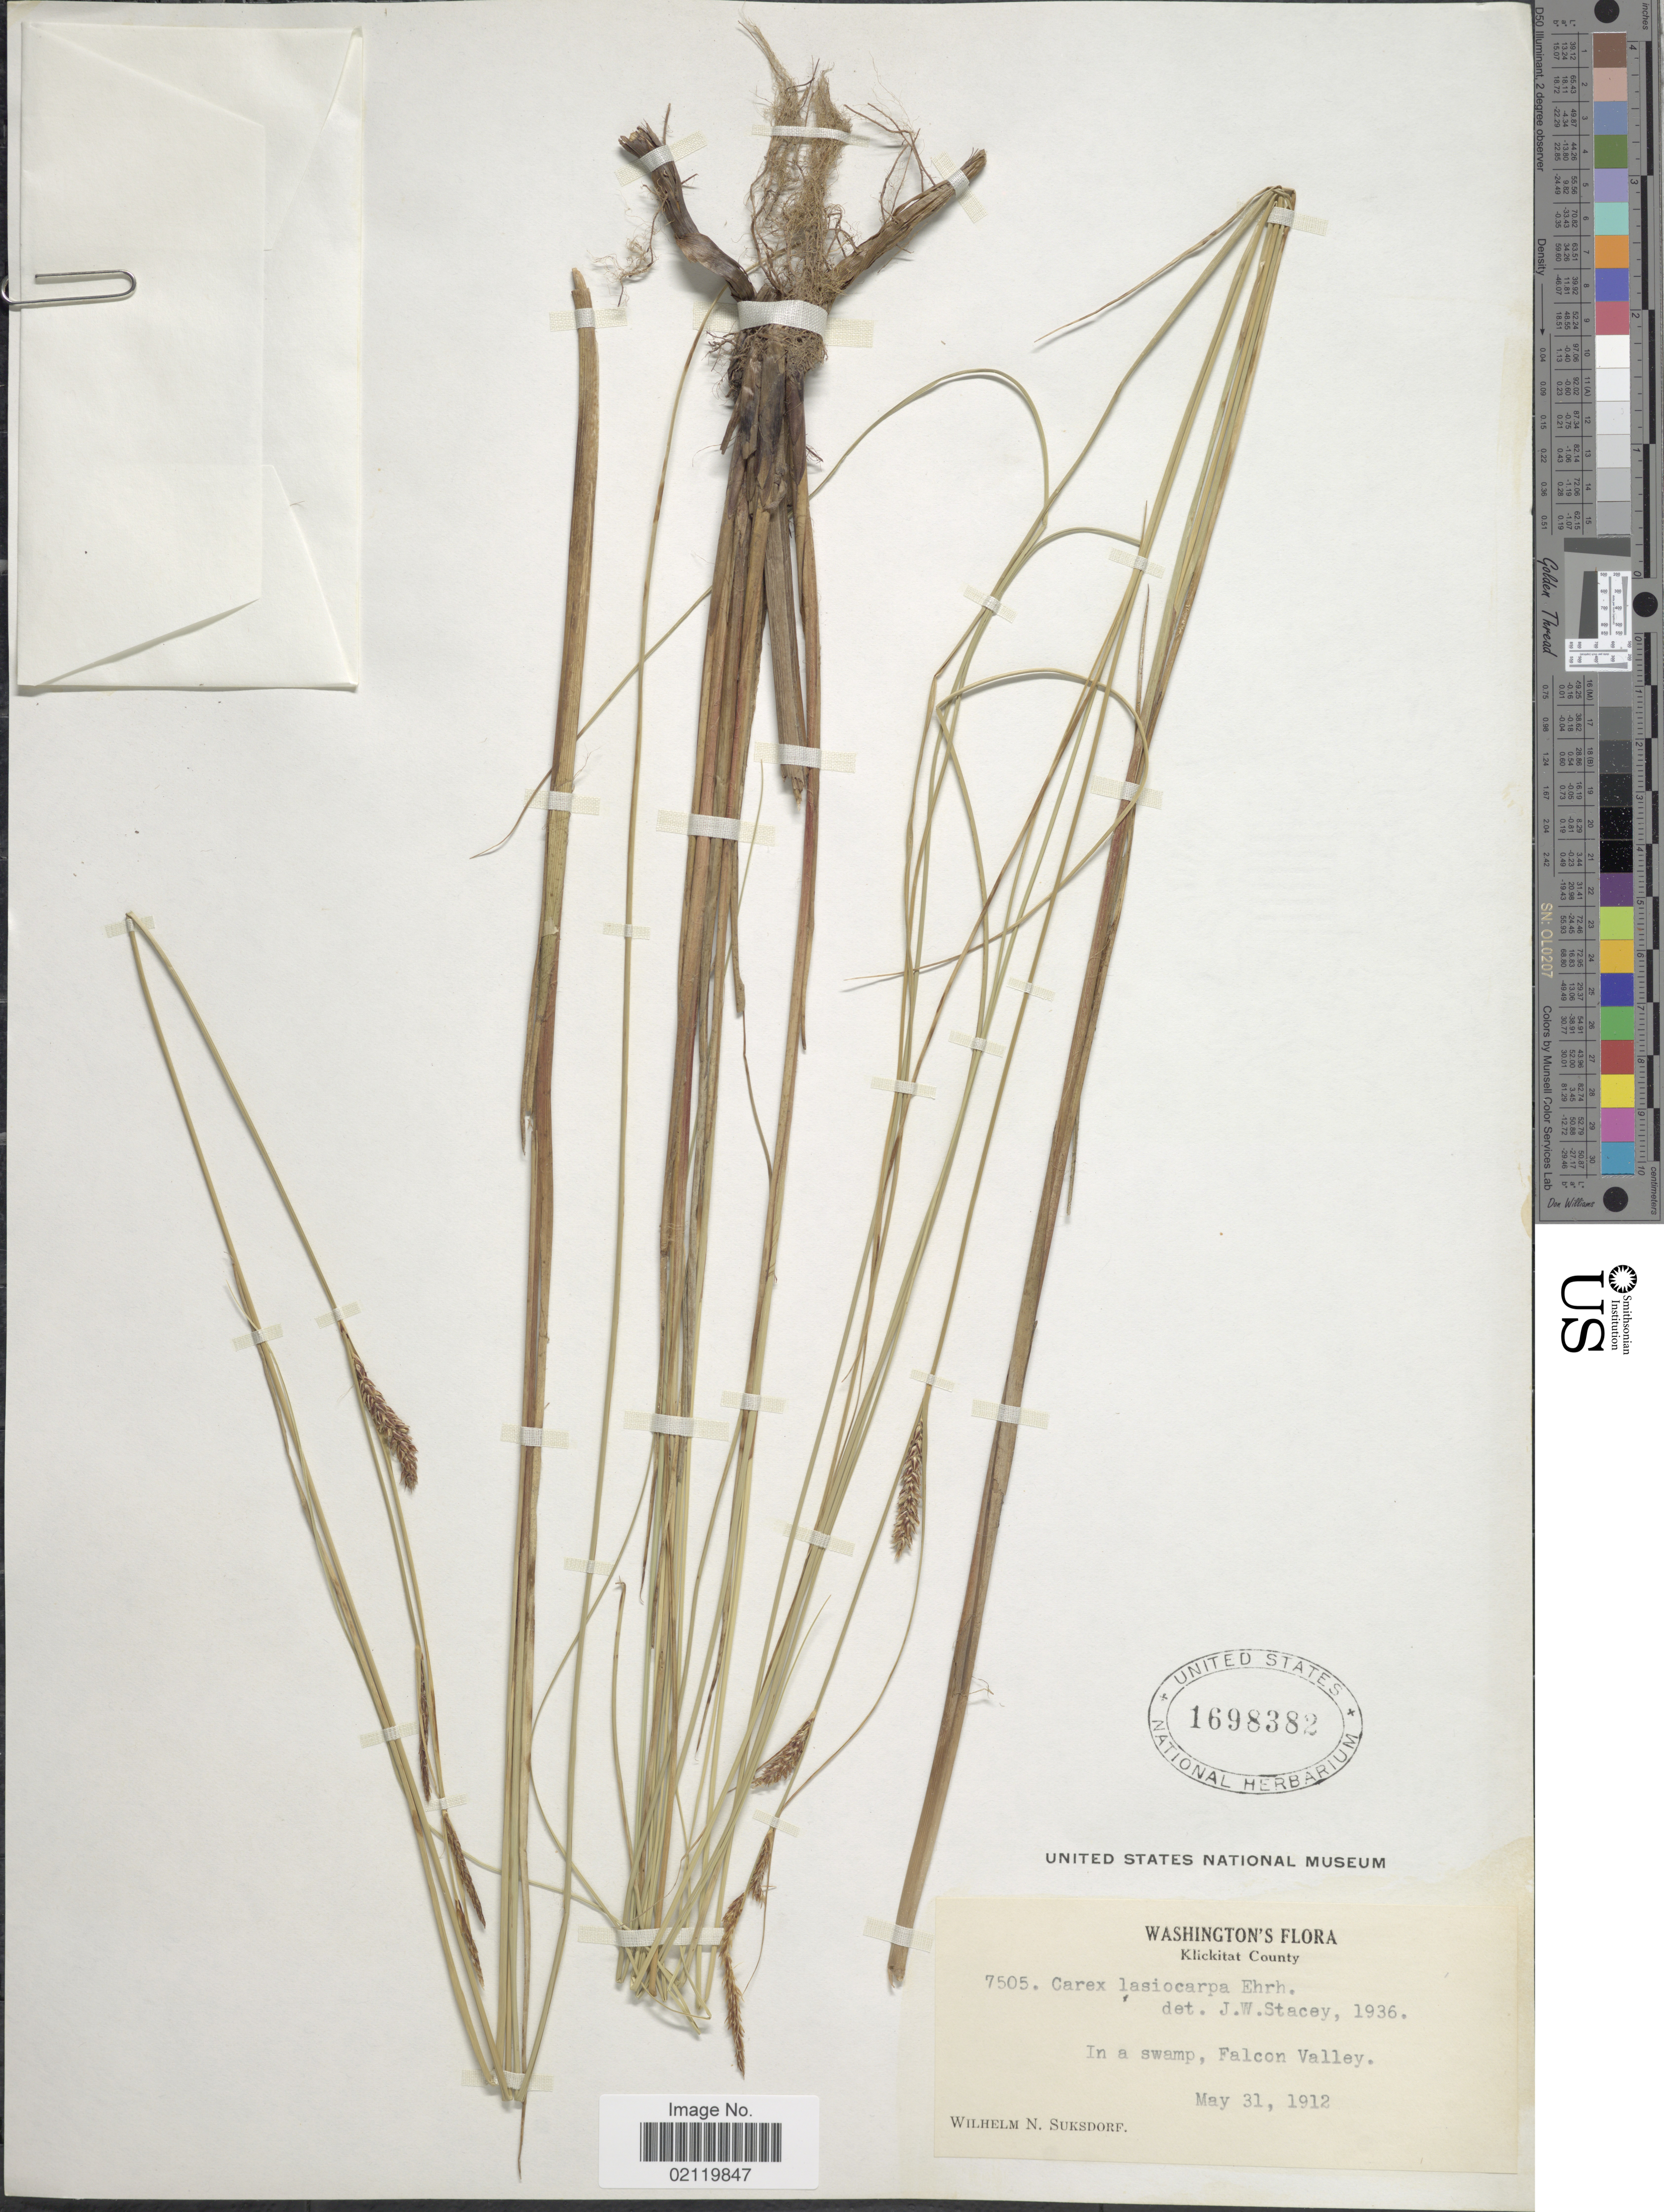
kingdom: Plantae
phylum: Tracheophyta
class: Liliopsida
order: Poales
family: Cyperaceae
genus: Carex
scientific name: Carex lasiocarpa var. americana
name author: Fernald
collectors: W. N. Suksdorf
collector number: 7505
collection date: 1912-05-31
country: United States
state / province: Washington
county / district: Klickitat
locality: Klickitat County. In a swamp, Falcon Valley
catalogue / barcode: US 1698382